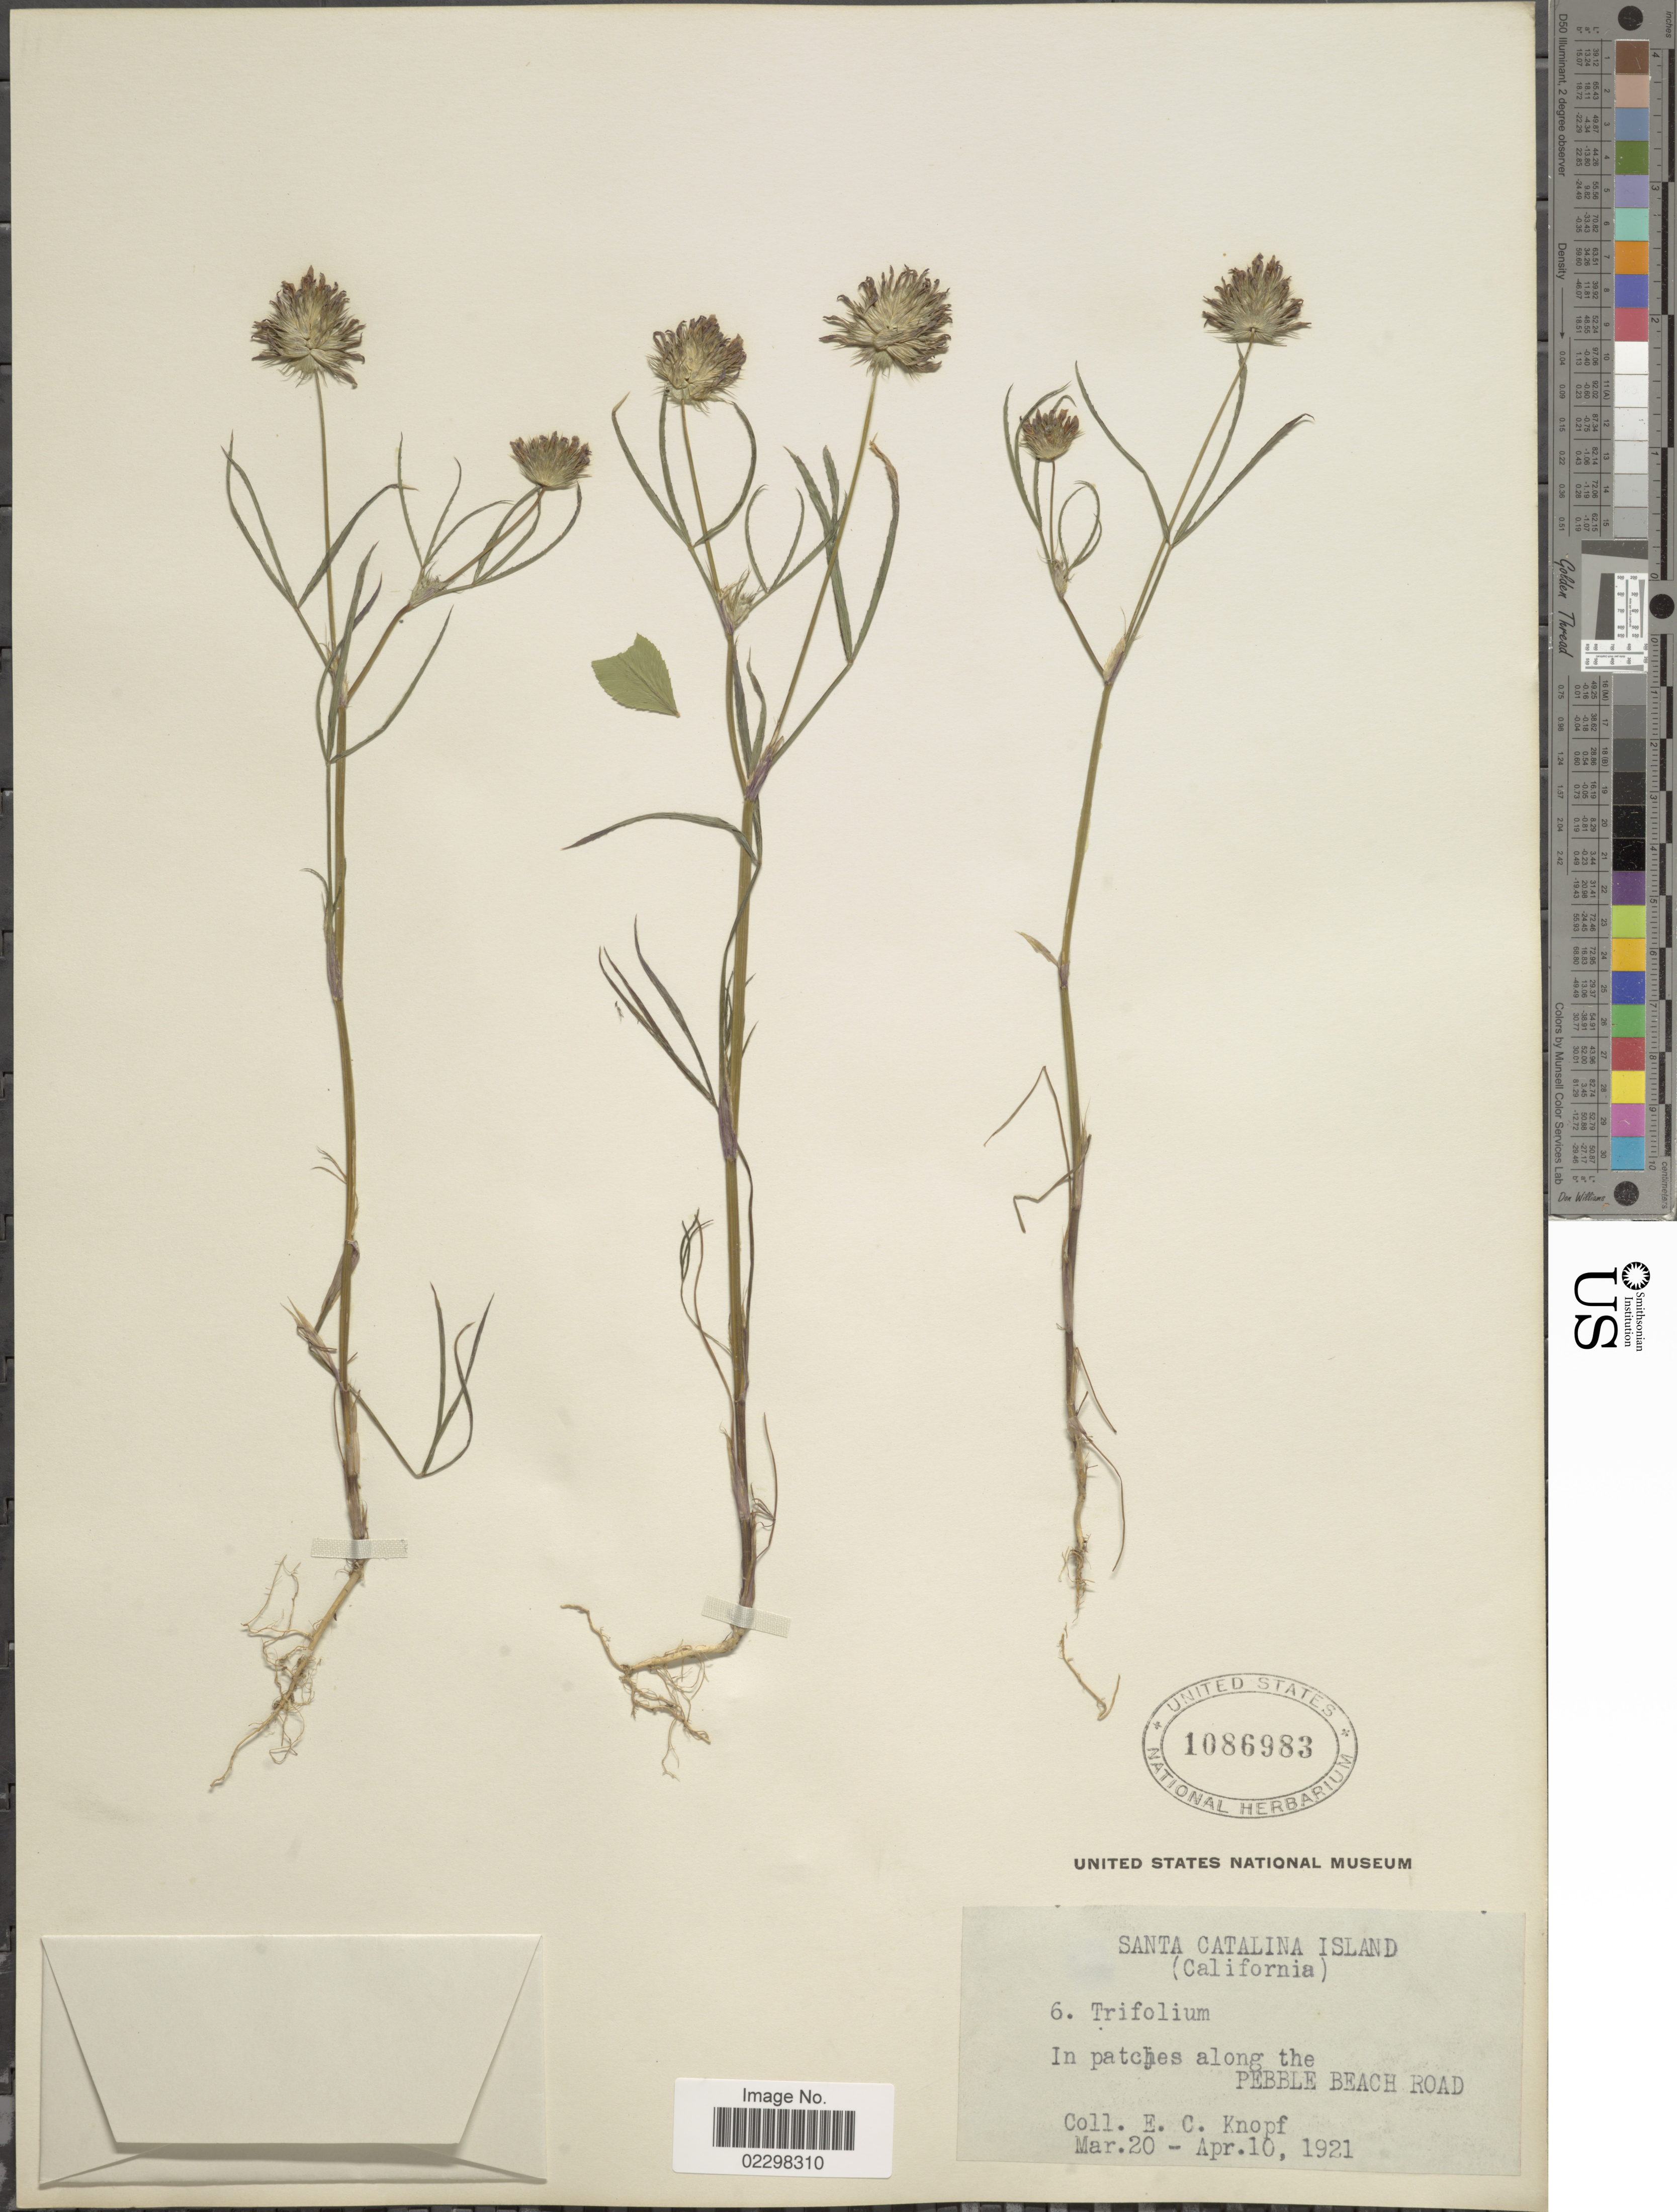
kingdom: Plantae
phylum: Tracheophyta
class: Magnoliopsida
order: Fabales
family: Fabaceae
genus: Trifolium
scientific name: Trifolium tridentatum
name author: Lindl.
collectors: E. Knopf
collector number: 6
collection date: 1921-03-20/1921-04-10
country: United States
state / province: California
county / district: Los Angeles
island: Santa Catalina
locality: Santa Catalina Island. (California) In patches along the Pebble Neach Road.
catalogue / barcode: US 1086983